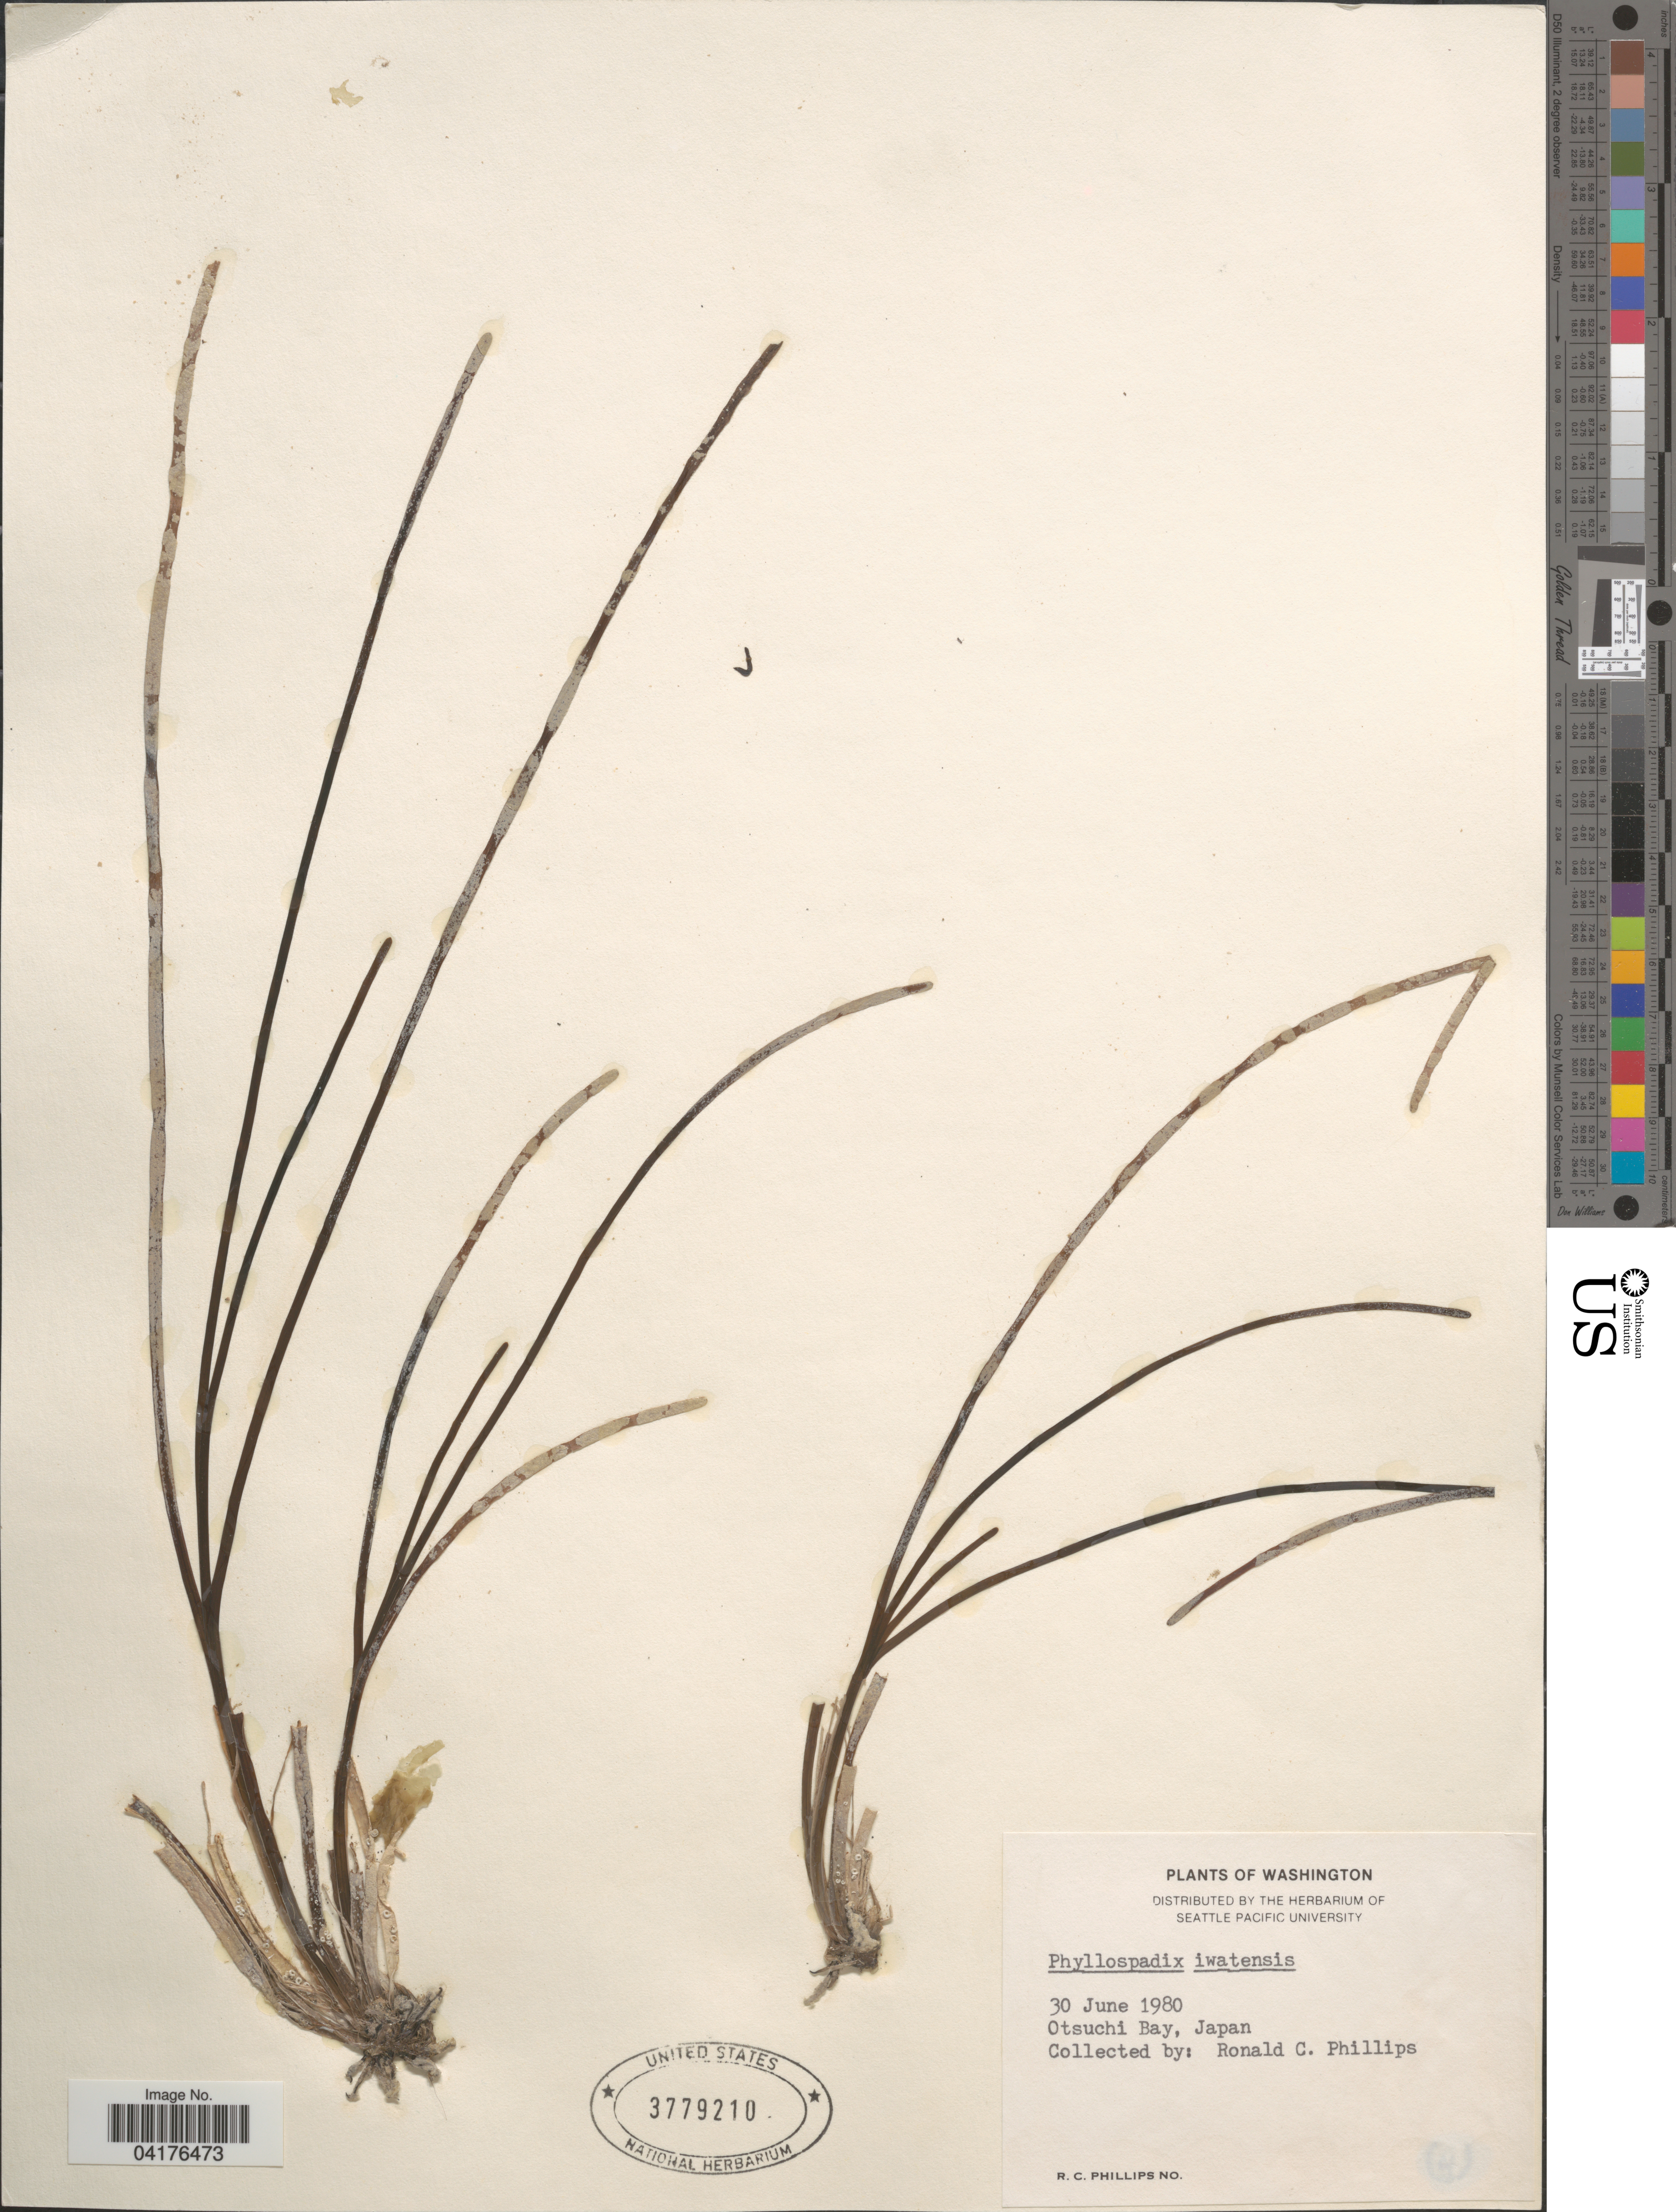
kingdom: Plantae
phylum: Tracheophyta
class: Liliopsida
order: Alismatales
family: Zosteraceae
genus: Phyllospadix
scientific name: Phyllospadix iwatensis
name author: Makino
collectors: R. C. Phillips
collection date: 1980-06-30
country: Japan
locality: Otsuchi Bay.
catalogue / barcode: US 3779210